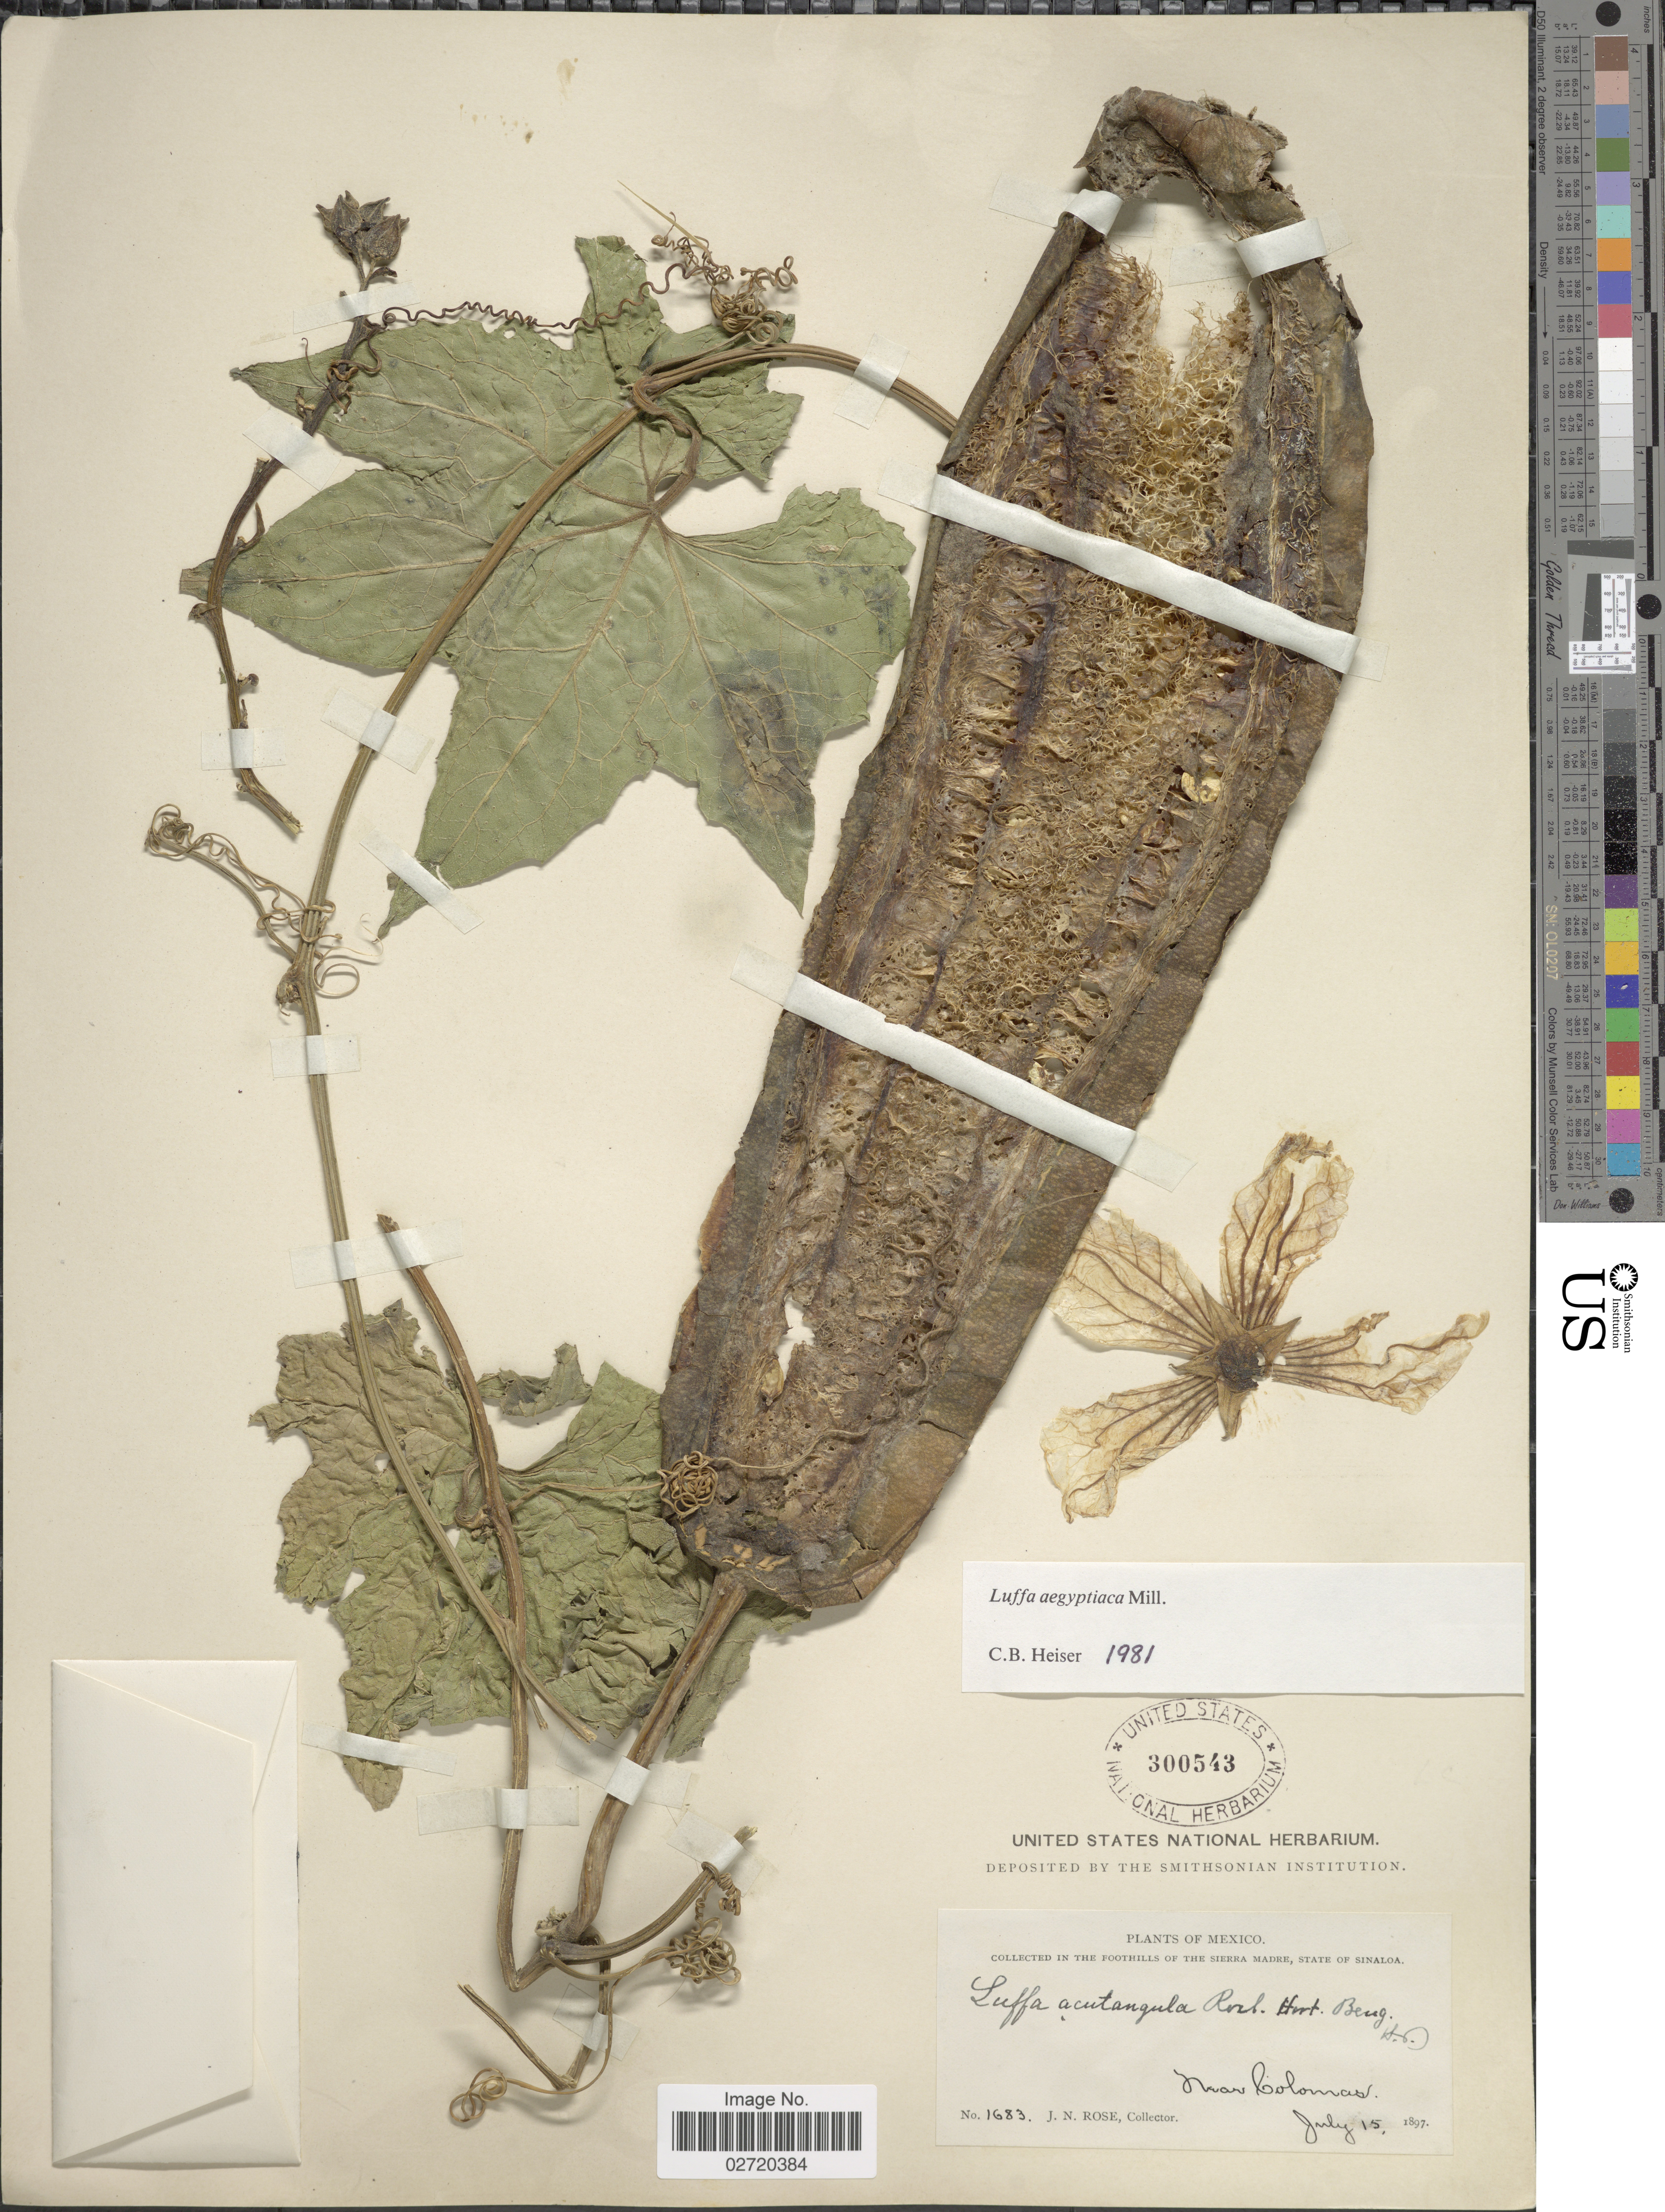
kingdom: Plantae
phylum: Tracheophyta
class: Magnoliopsida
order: Cucurbitales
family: Cucurbitaceae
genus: Luffa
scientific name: Luffa aegyptiaca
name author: Mill.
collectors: J. N. Rose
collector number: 1683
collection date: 1897-07-15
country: Mexico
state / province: Sinaloa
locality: In the foothills of The Sierra Madre, near Colomas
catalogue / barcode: US 300543